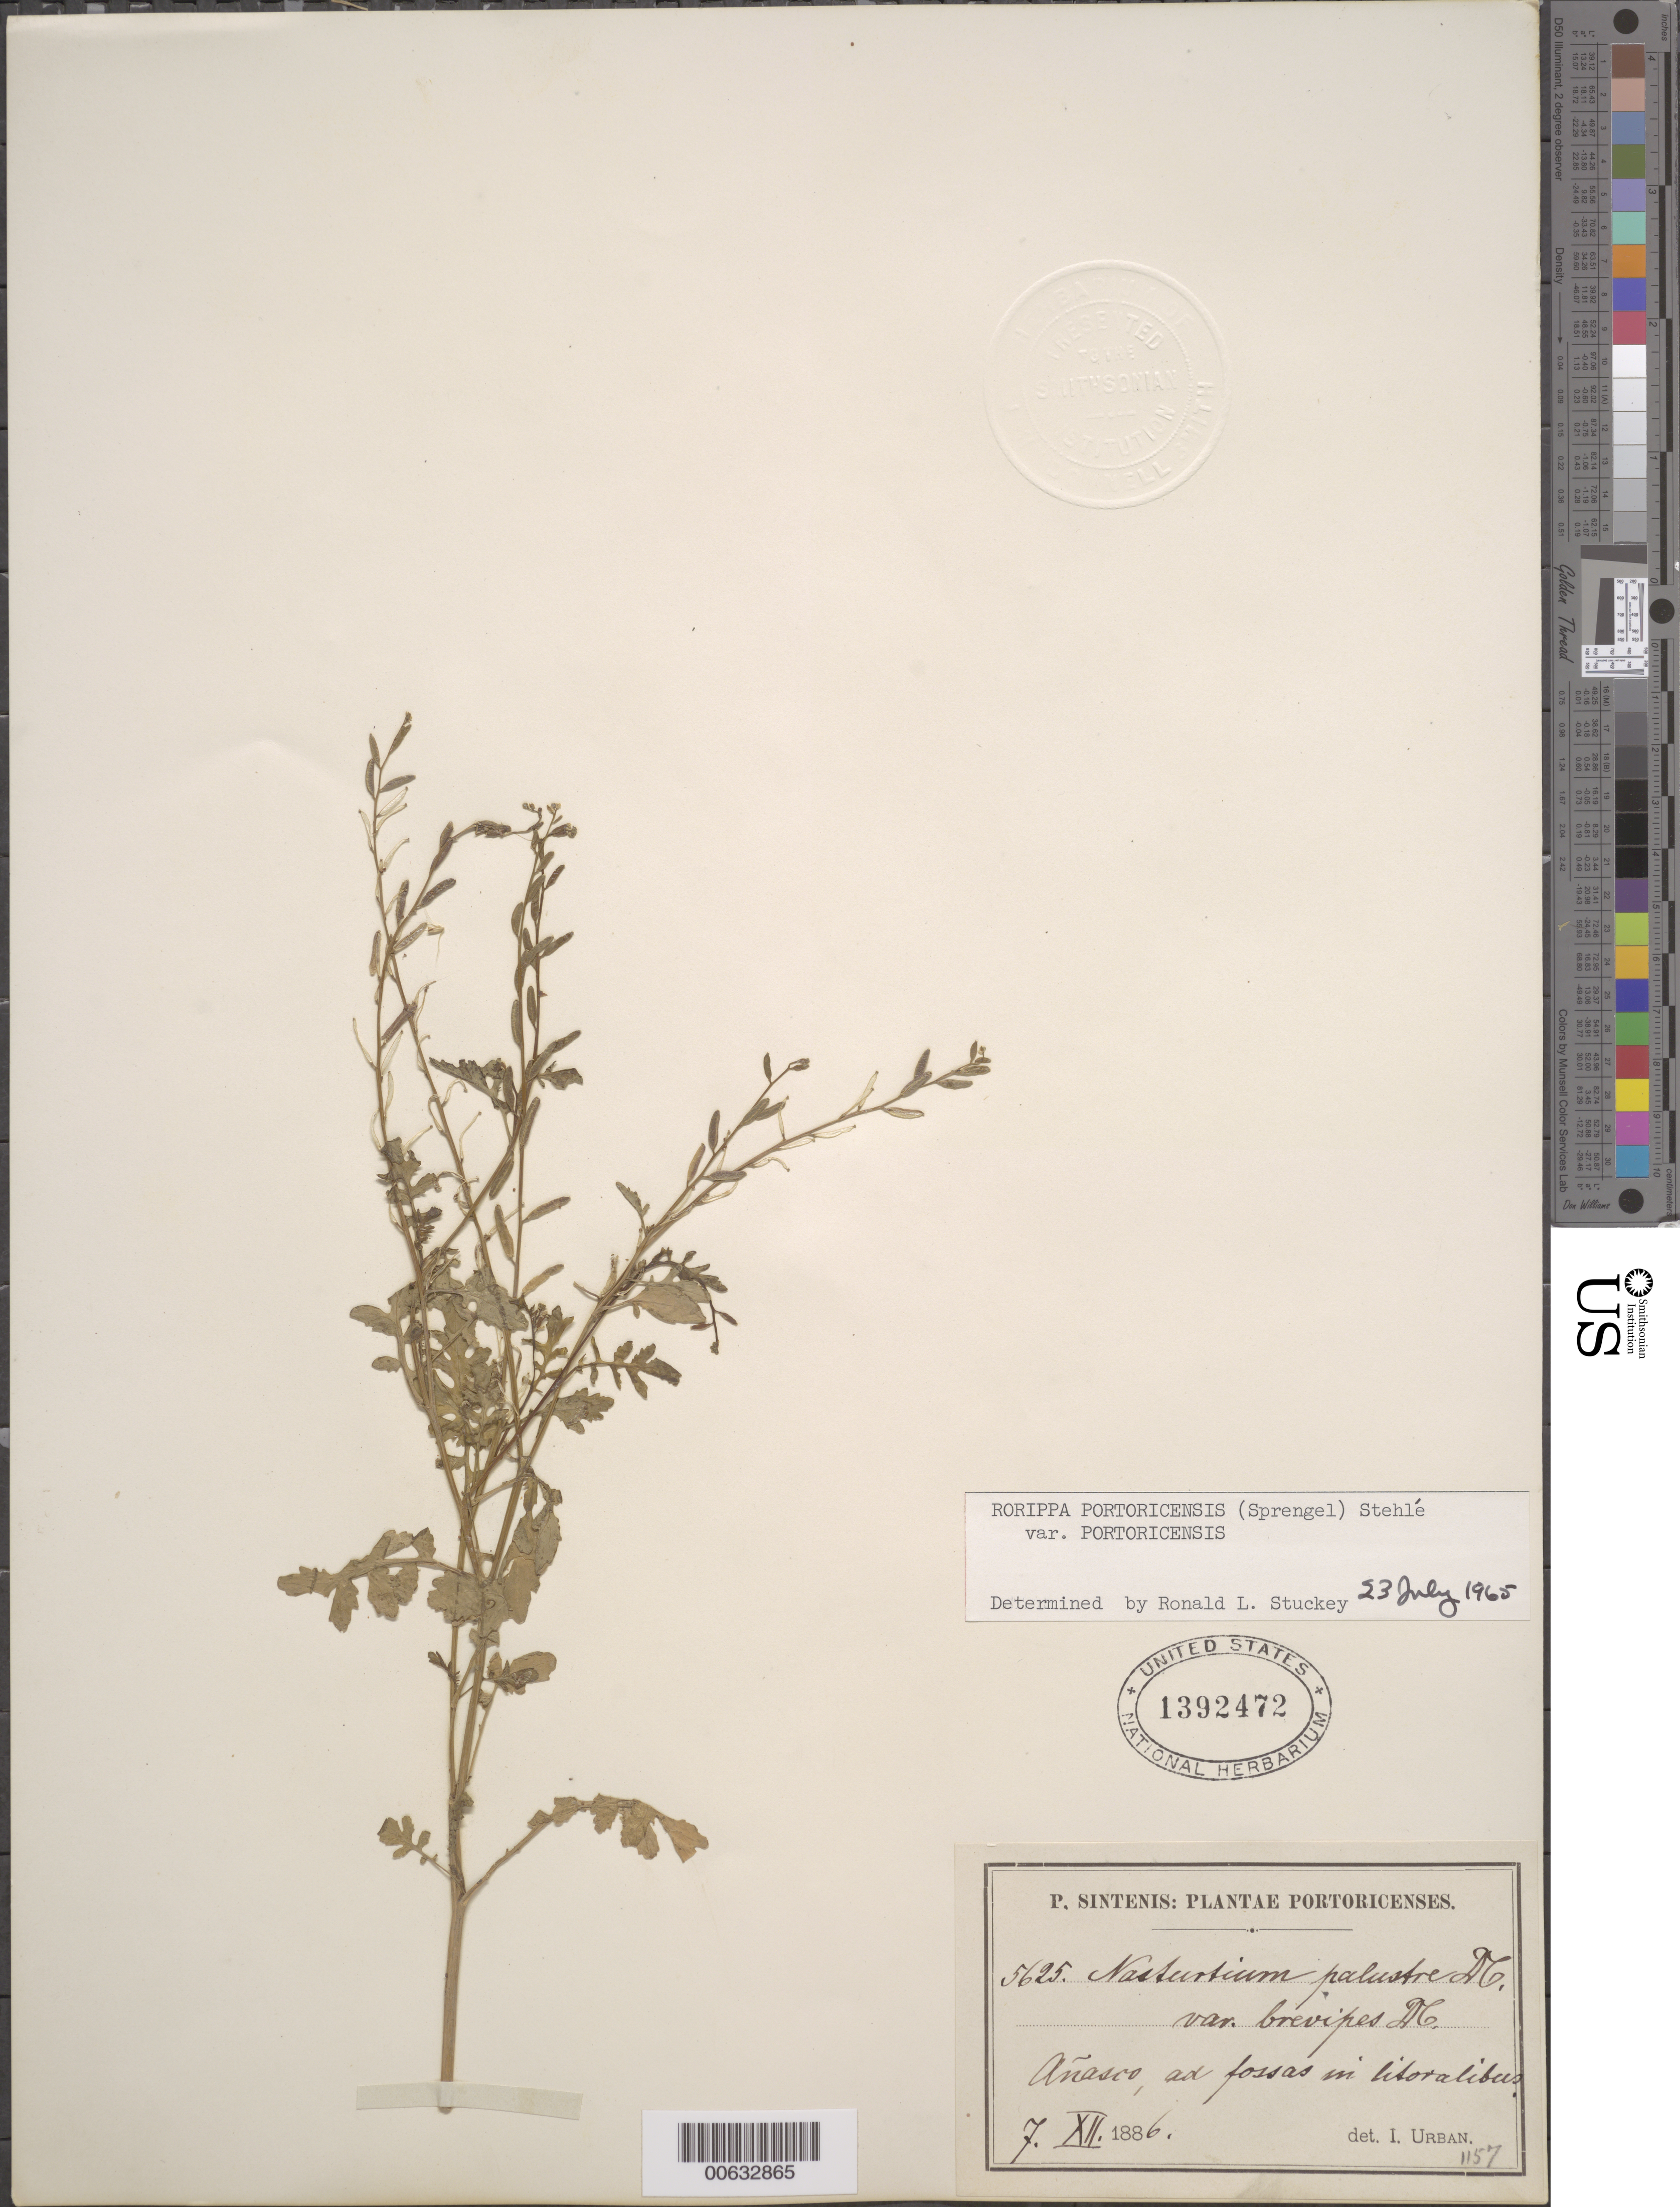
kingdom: Plantae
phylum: Tracheophyta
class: Magnoliopsida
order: Brassicales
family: Brassicaceae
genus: Rorippa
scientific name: Rorippa portoricensis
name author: (Spreng.) Stehlé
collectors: P. Sintenis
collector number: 5625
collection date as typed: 07 Dec 1886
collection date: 1886-12-07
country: Puerto Rico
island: Greater Antilles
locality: Añasco, ad fossas in litoralibus.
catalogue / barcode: US 1392472